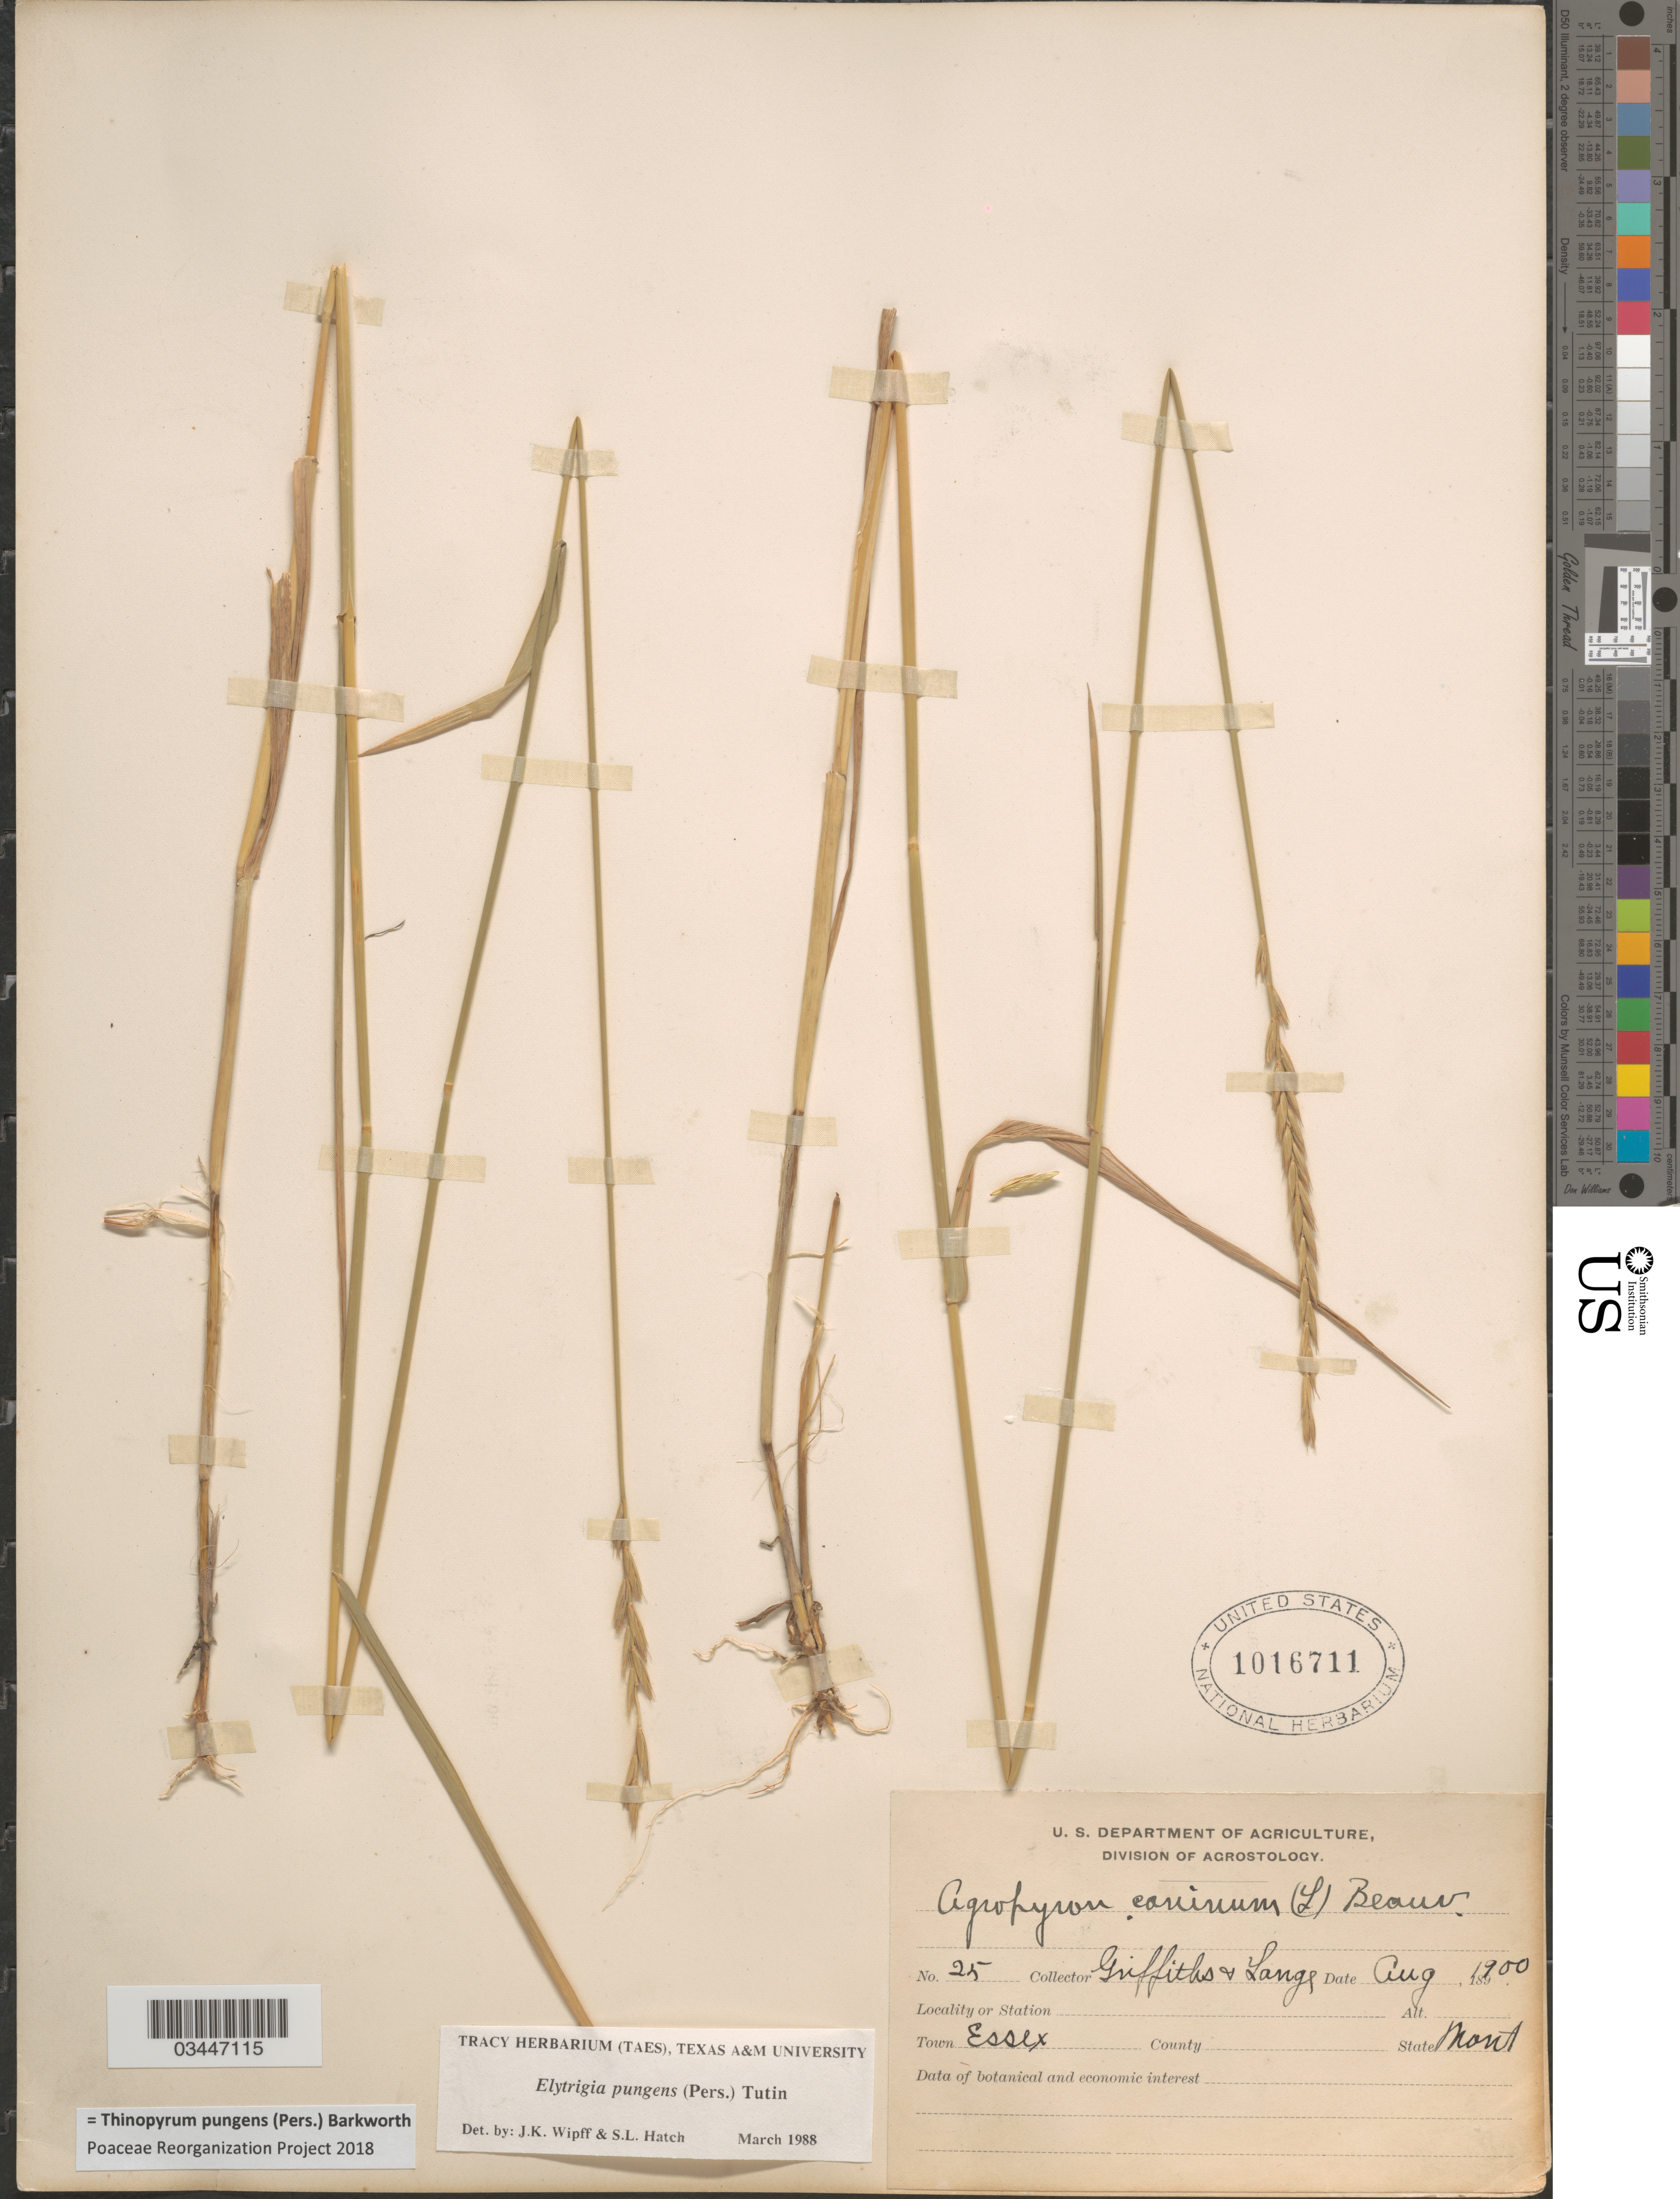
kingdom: Plantae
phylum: Tracheophyta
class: Liliopsida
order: Poales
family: Poaceae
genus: Thinopyrum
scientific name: Thinopyrum pungens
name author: (Pers.) Barkworth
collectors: -- Griffiths & -- Lange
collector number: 25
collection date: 1900-08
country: United States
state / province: Montana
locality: Town Essex.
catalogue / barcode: US 1016711